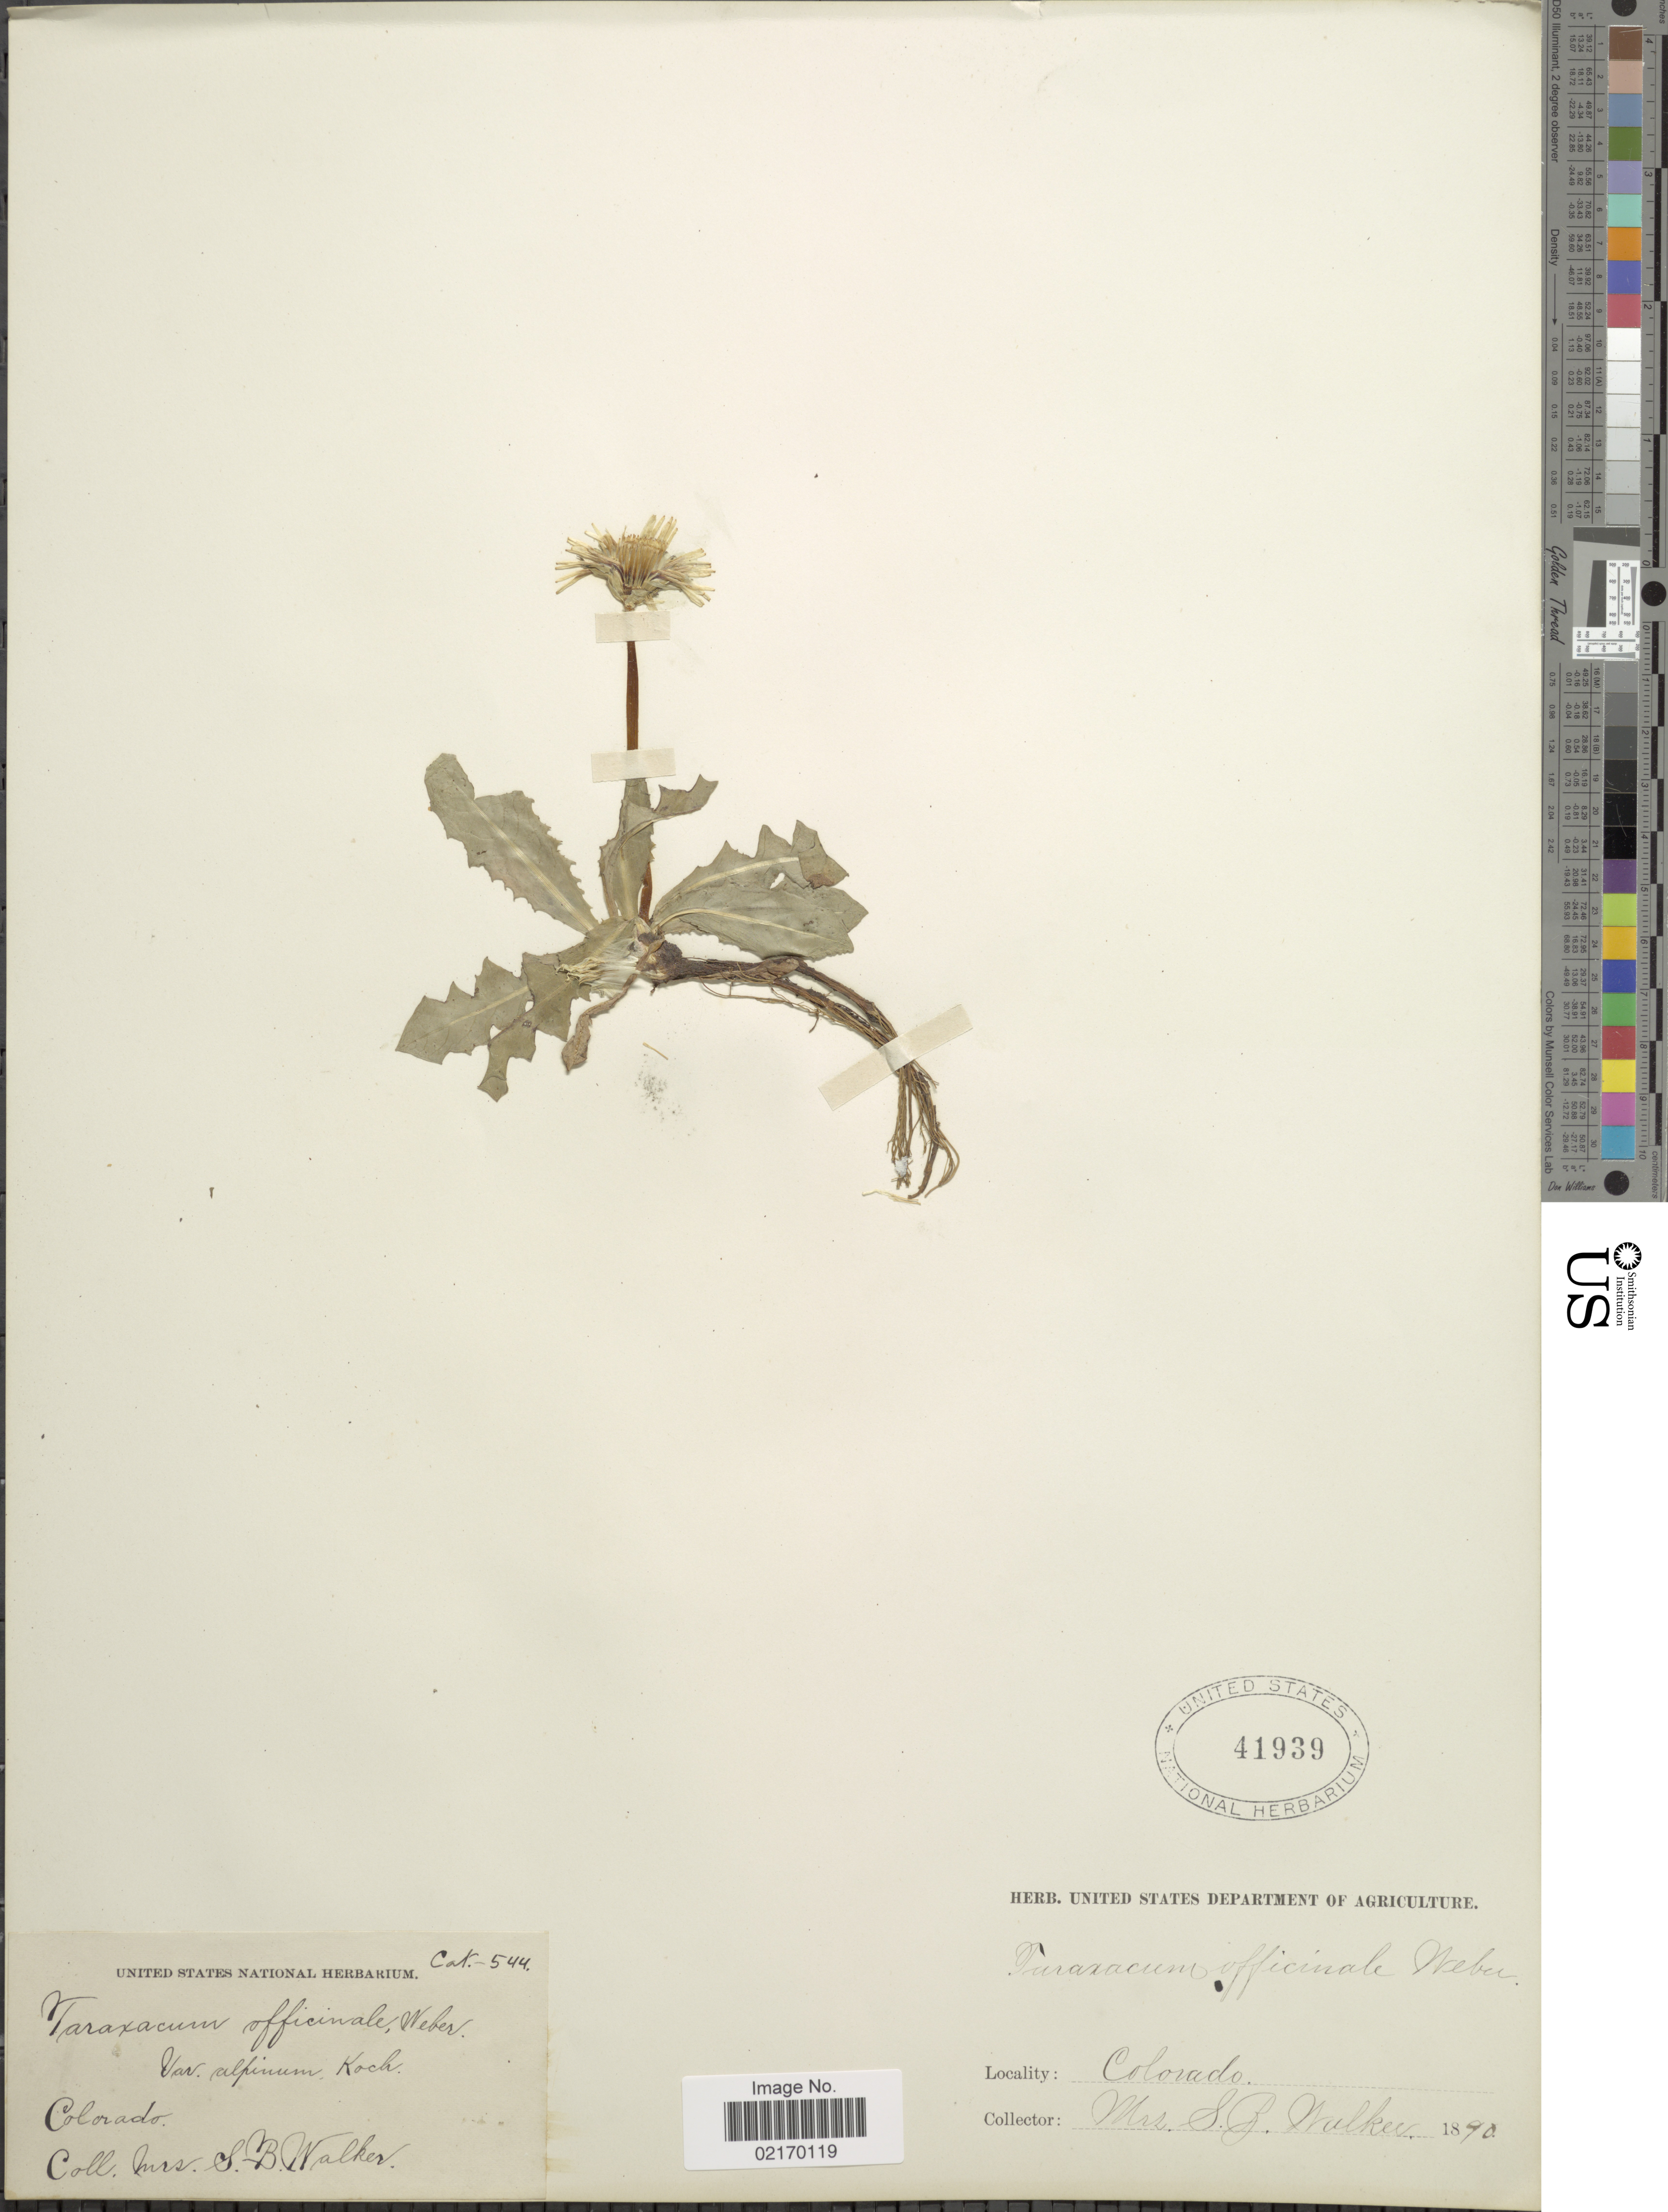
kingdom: Plantae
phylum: Tracheophyta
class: Magnoliopsida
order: Asterales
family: Asteraceae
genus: Taraxacum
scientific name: Taraxacum officinale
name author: G.H. Weber ex F.H. Wigg.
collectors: S. Walker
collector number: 544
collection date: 1890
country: United States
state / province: Colorado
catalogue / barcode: US 41393